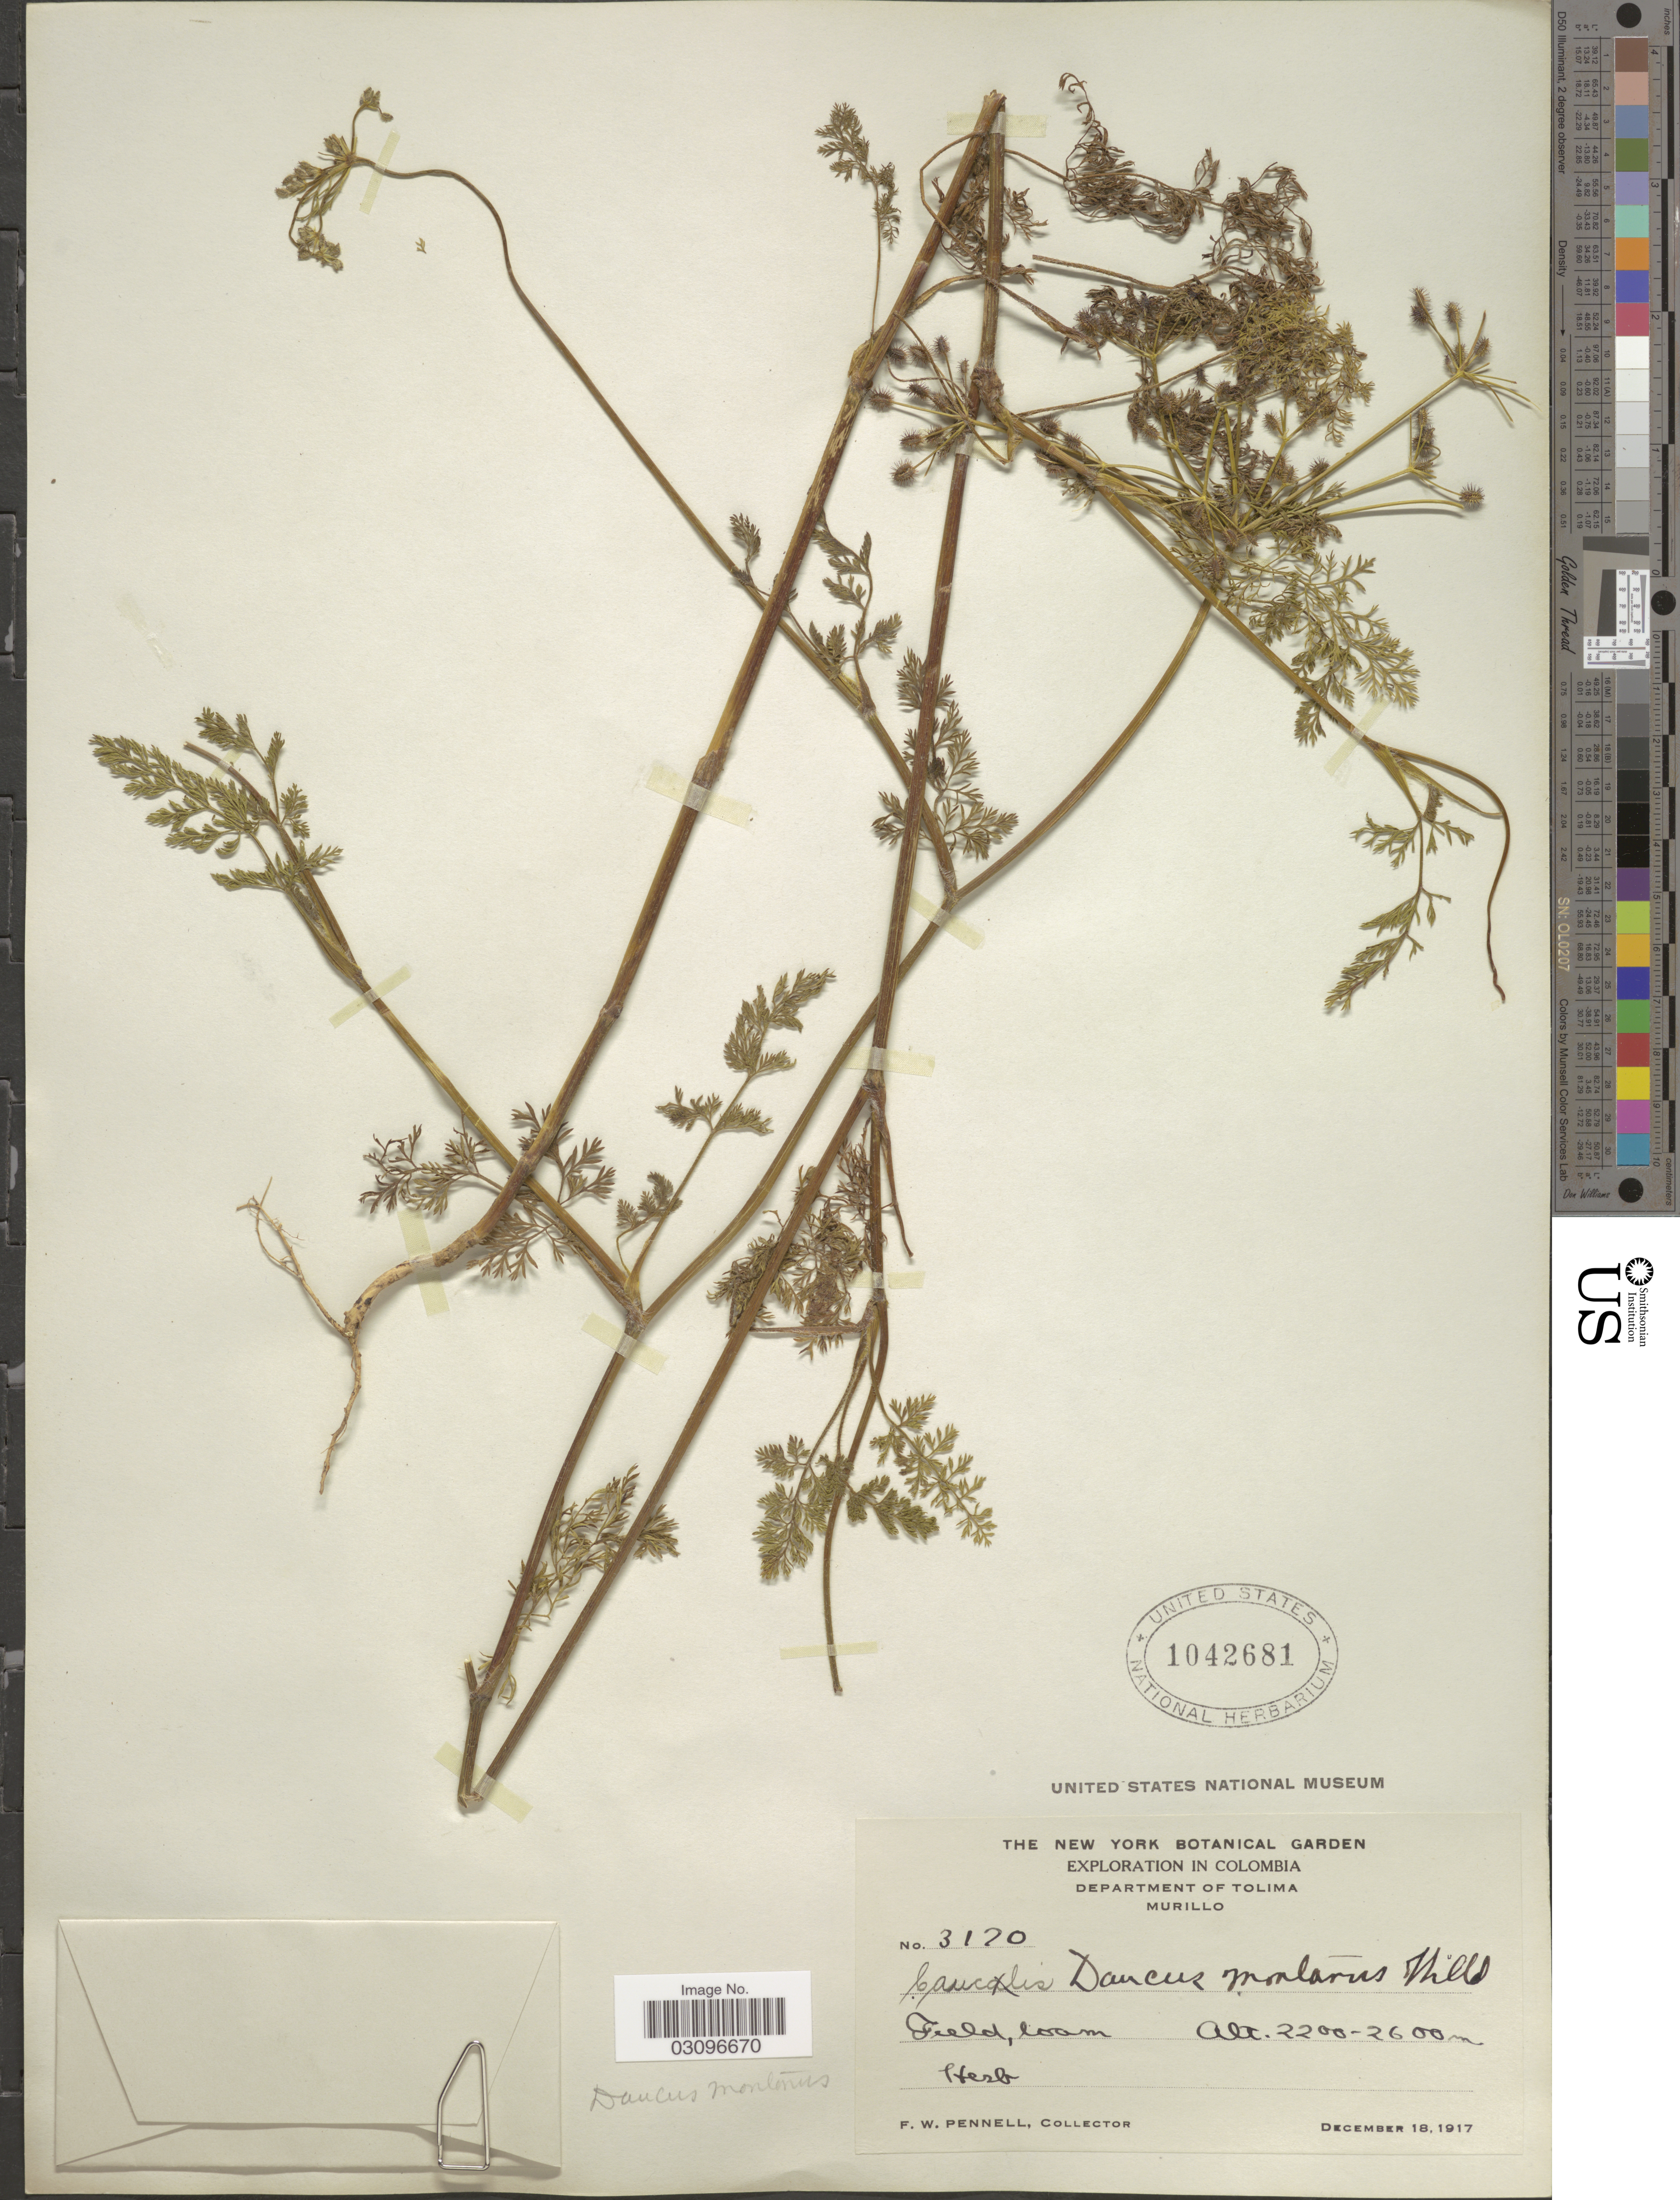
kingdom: Plantae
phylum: Tracheophyta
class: Magnoliopsida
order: Apiales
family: Apiaceae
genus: Daucus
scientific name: Daucus montanus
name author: Humb. & Bonpl. ex Spreng.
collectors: F. W. Pennell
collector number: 3170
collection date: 1917-12-18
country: Colombia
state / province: Tolima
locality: Department of Tolima. Murillo. Field, loam.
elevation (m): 2200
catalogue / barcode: US 1042681